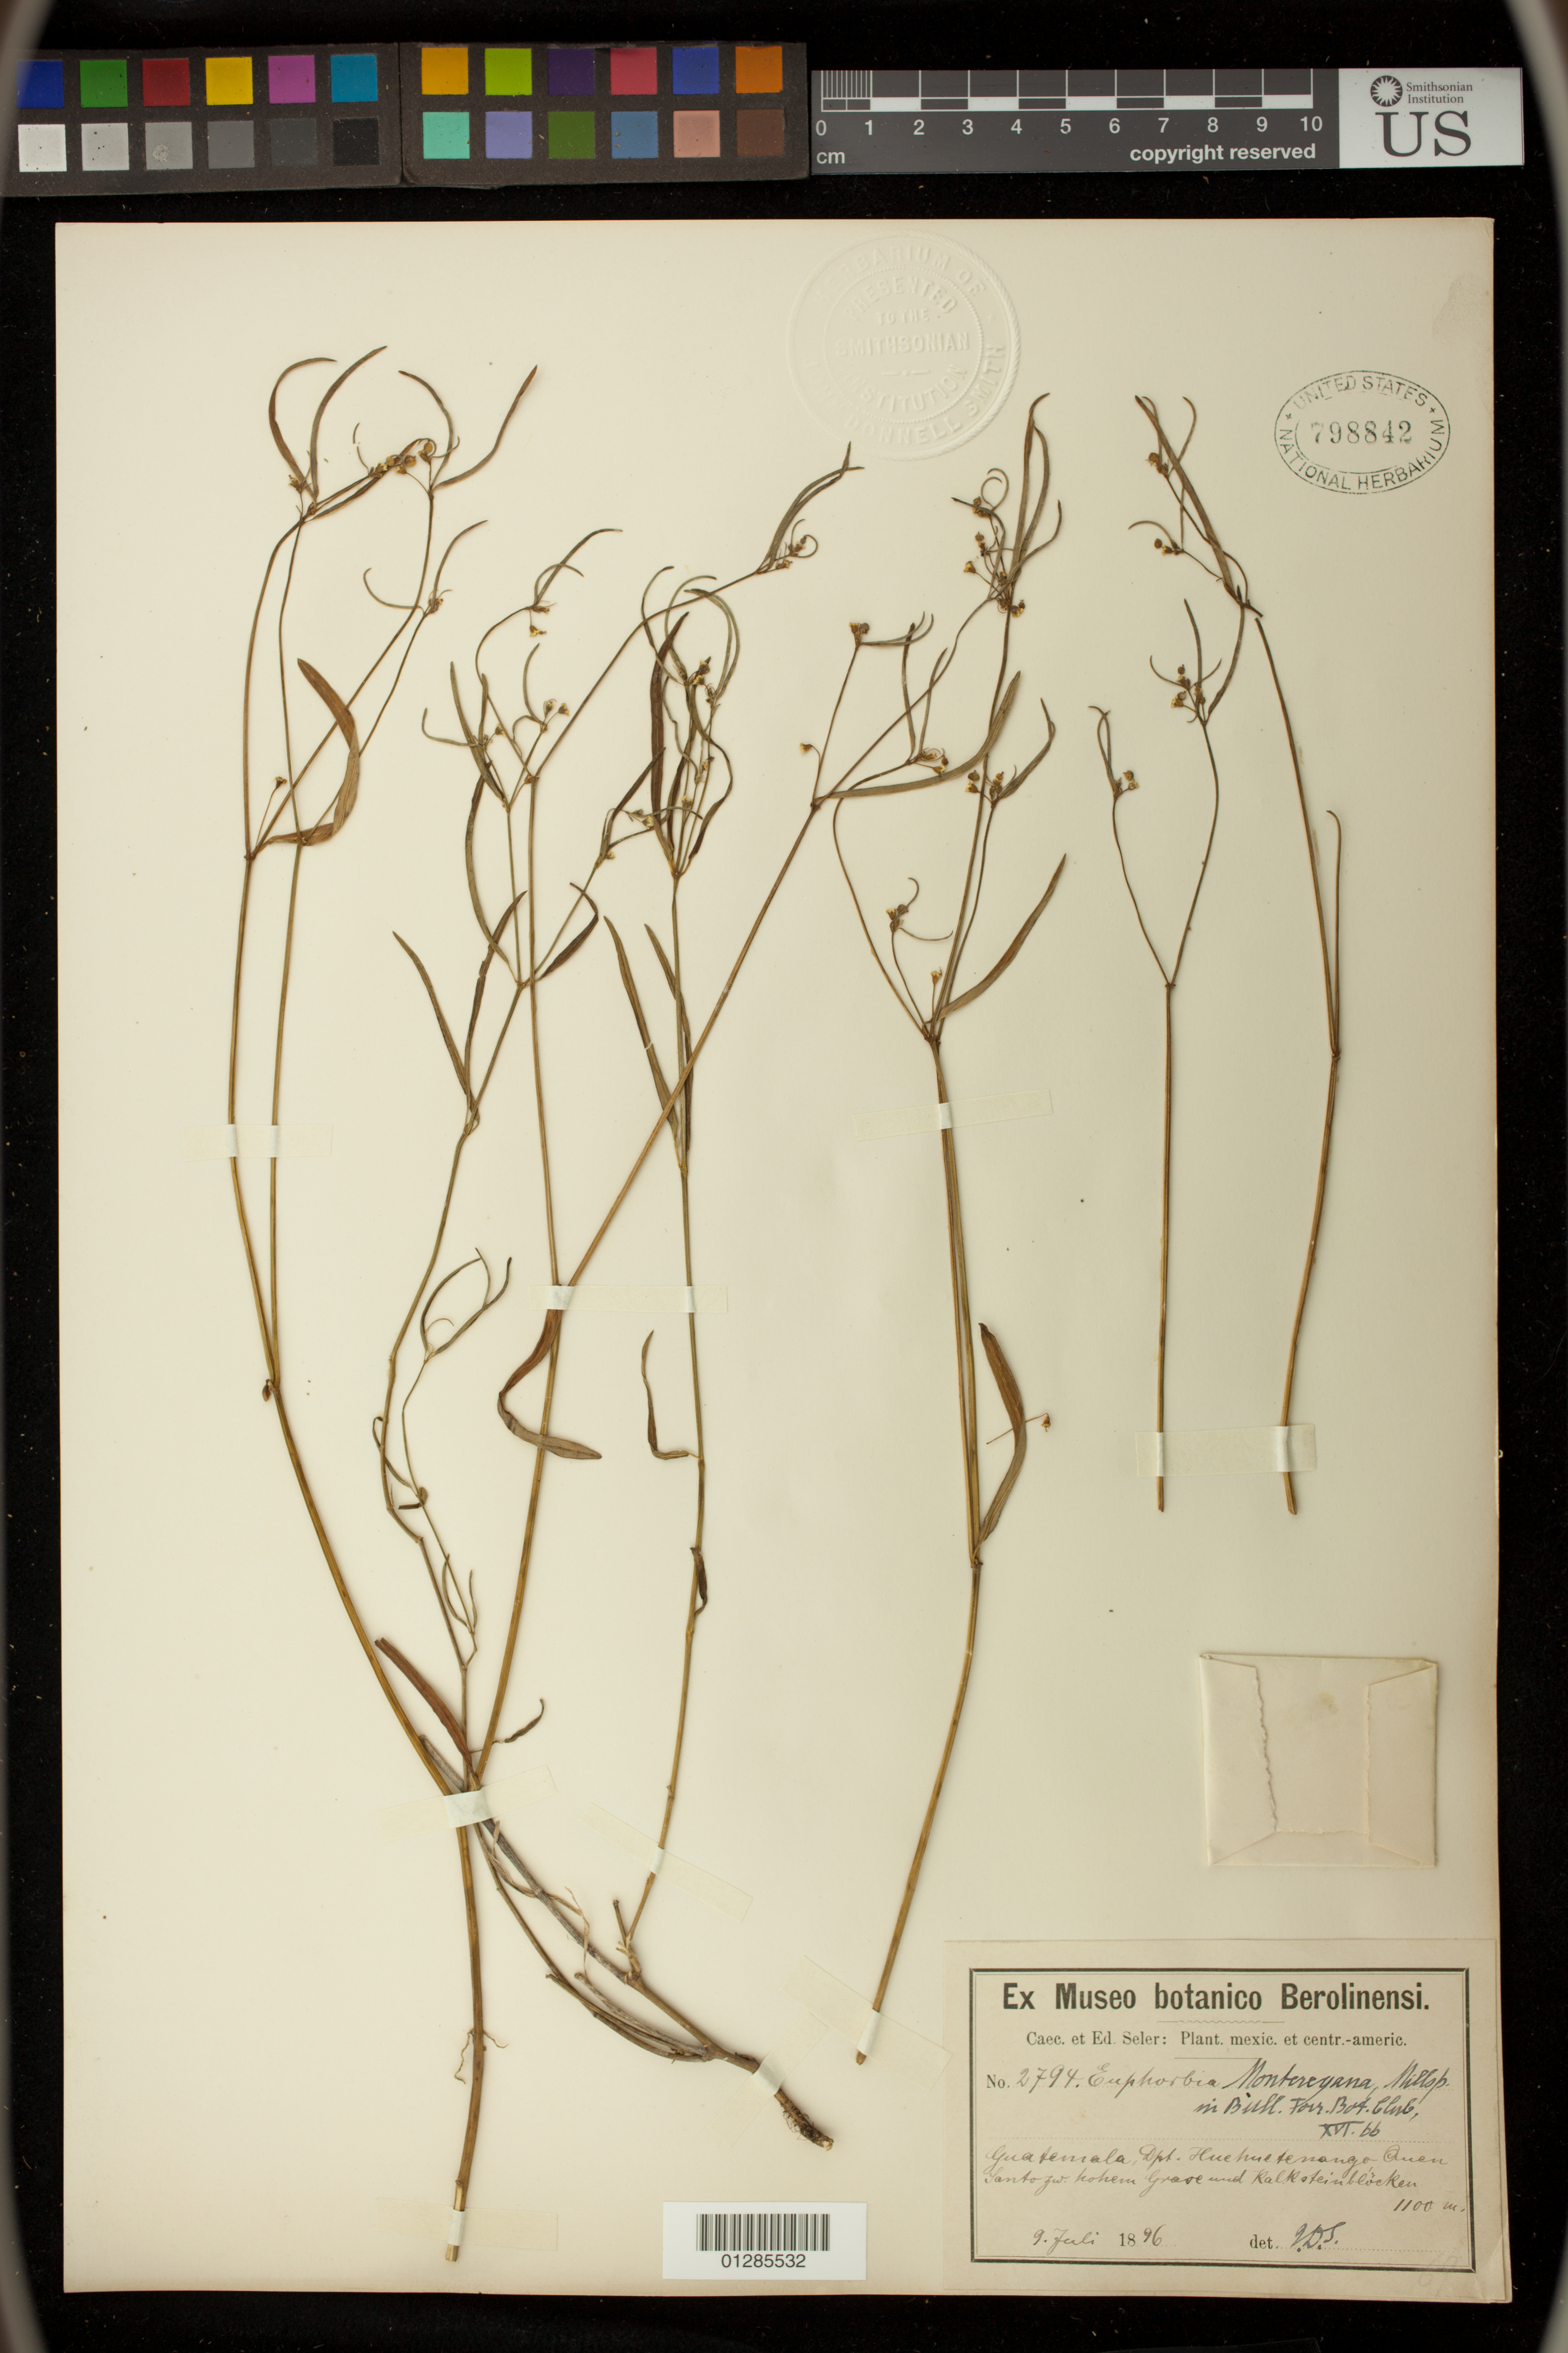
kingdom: Plantae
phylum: Tracheophyta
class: Magnoliopsida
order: Malpighiales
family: Euphorbiaceae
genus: Euphorbia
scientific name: Euphorbia graminea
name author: Jacq.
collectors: E. G. Seler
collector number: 2794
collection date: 1896-07-09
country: Guatemala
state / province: Huehuetenango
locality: Anen Santo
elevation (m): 1100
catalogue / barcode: US 798842